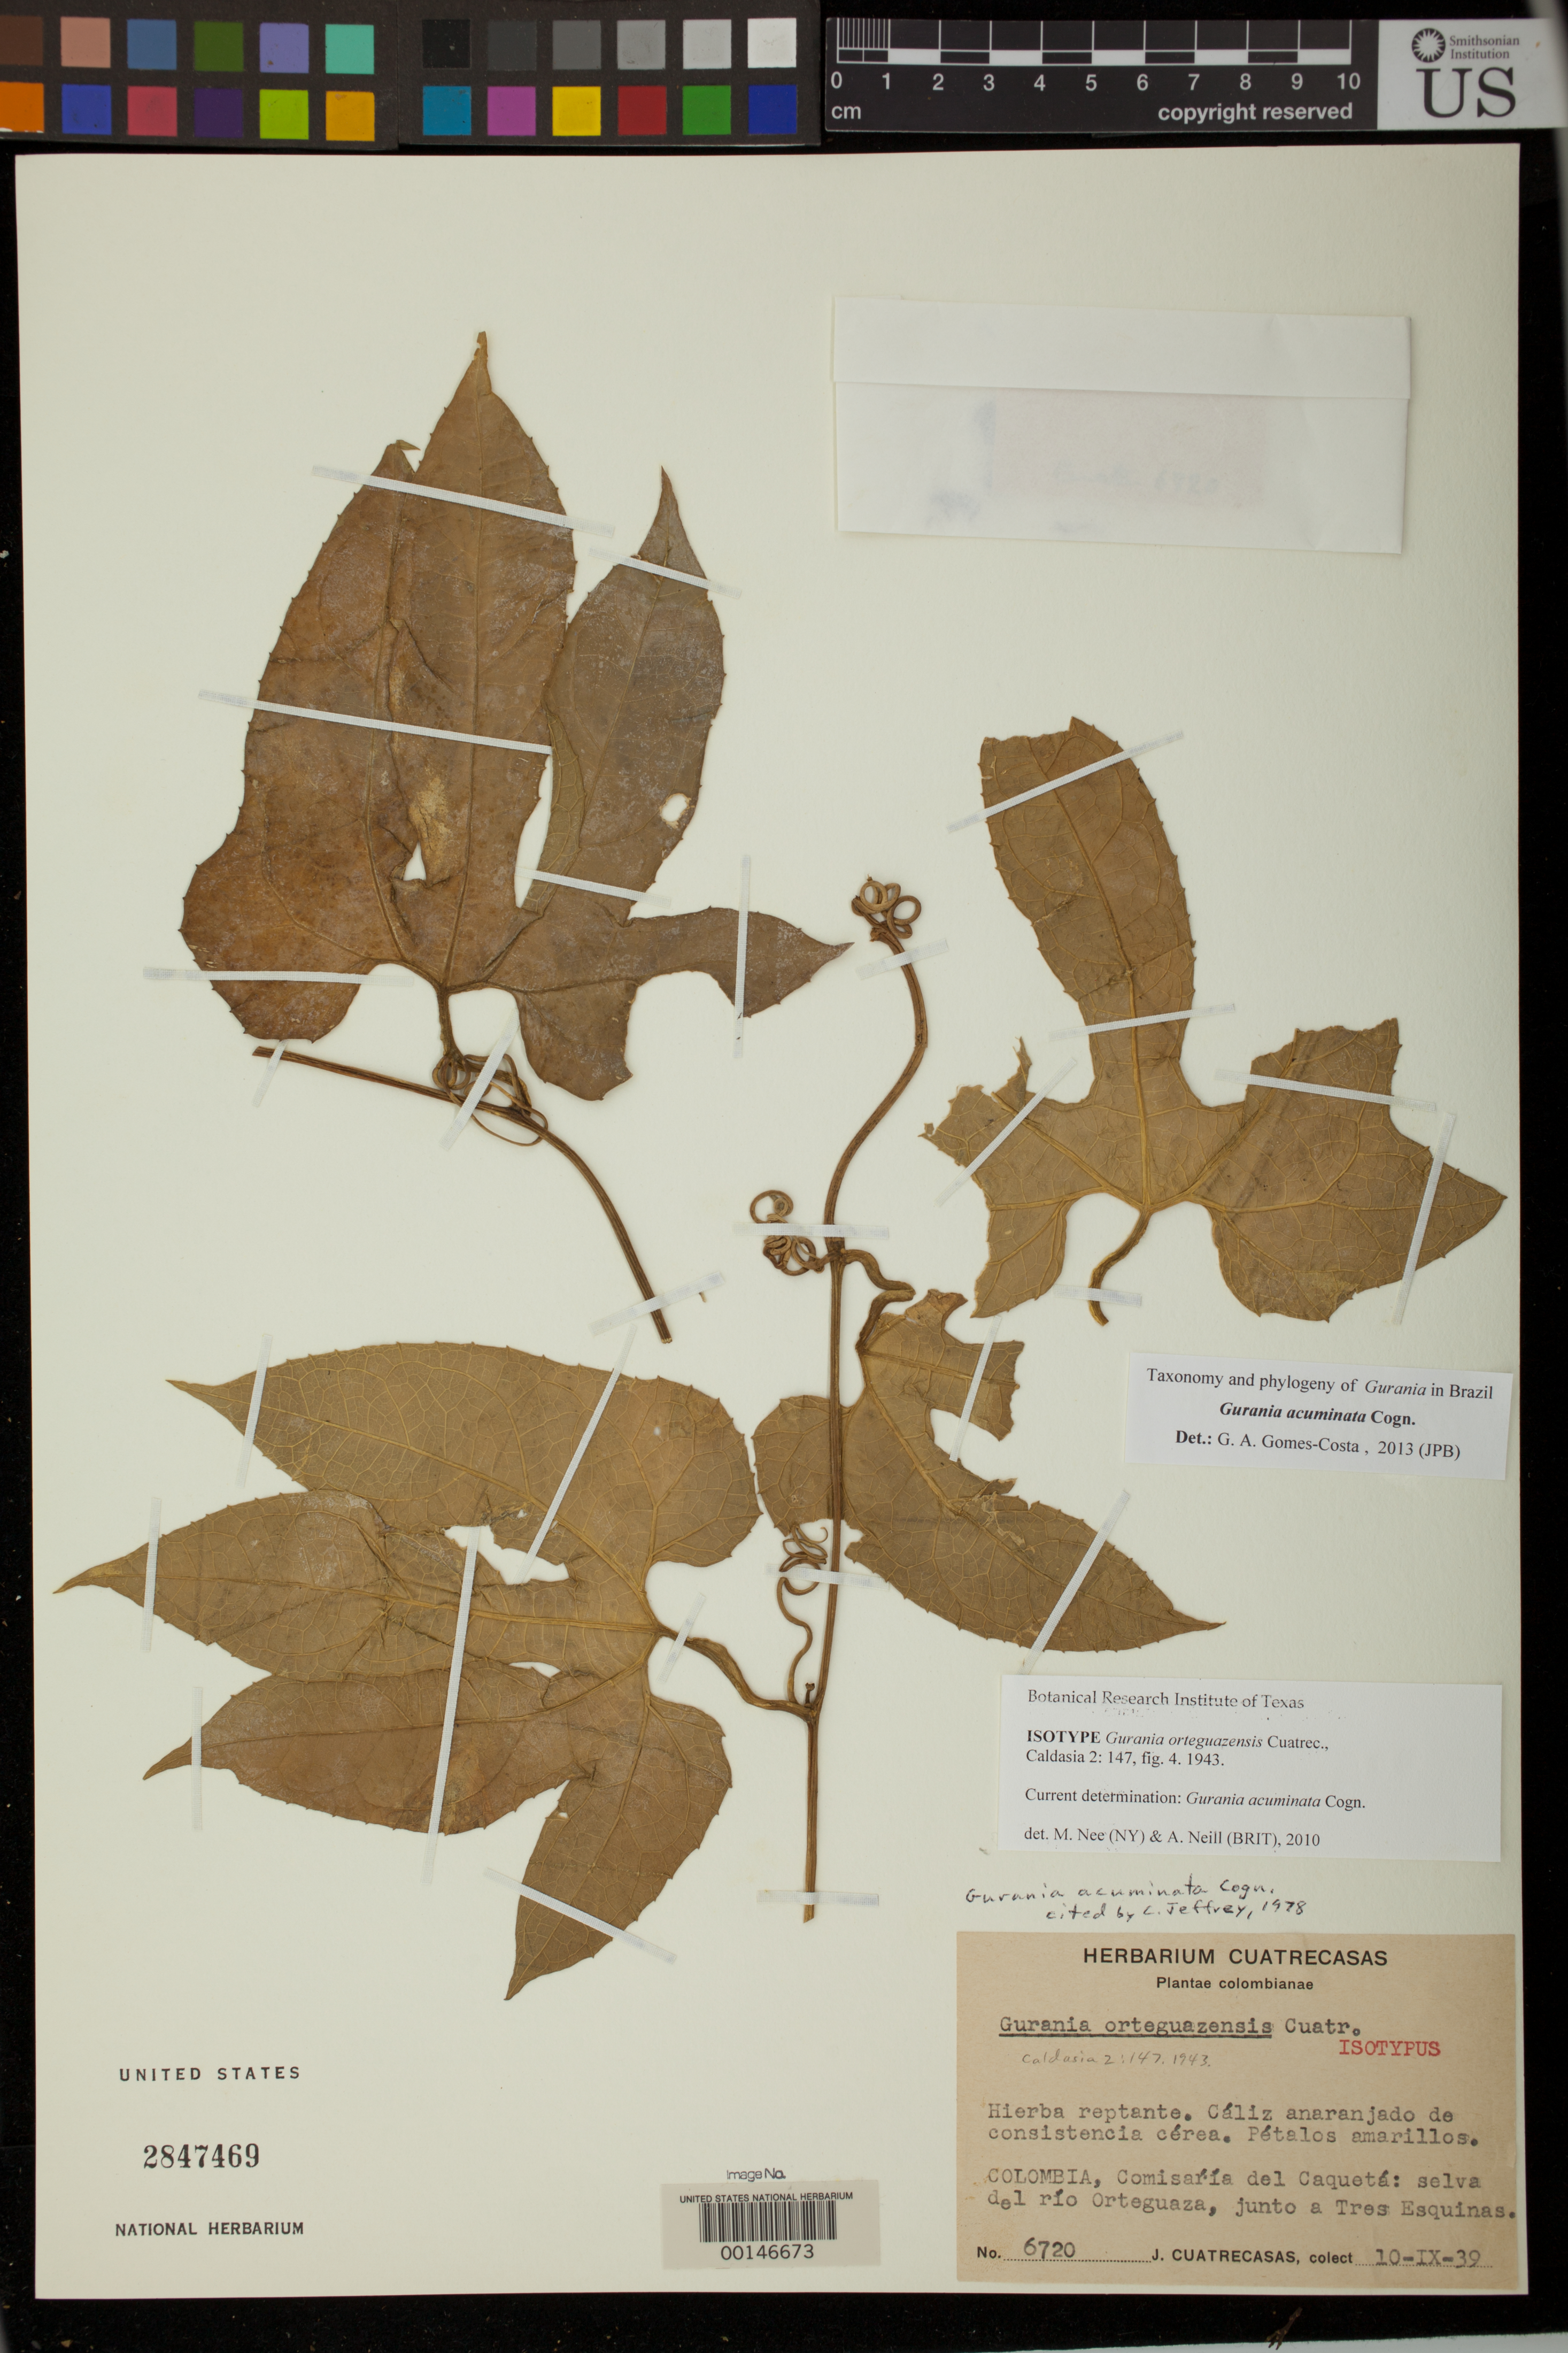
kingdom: Plantae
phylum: Tracheophyta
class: Magnoliopsida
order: Cucurbitales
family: Cucurbitaceae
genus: Gurania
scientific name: Gurania orteguazensis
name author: Cuatrec.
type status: Isotype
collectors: J. Cuatrecasas & E. Pérez Arbeláez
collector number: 6720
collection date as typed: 10 Nov 1939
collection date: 1939-11-10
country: Colombia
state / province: Caquetá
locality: Selva del Rio Ortequaza, Junto a Tres Esquinas.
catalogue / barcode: US 2847469